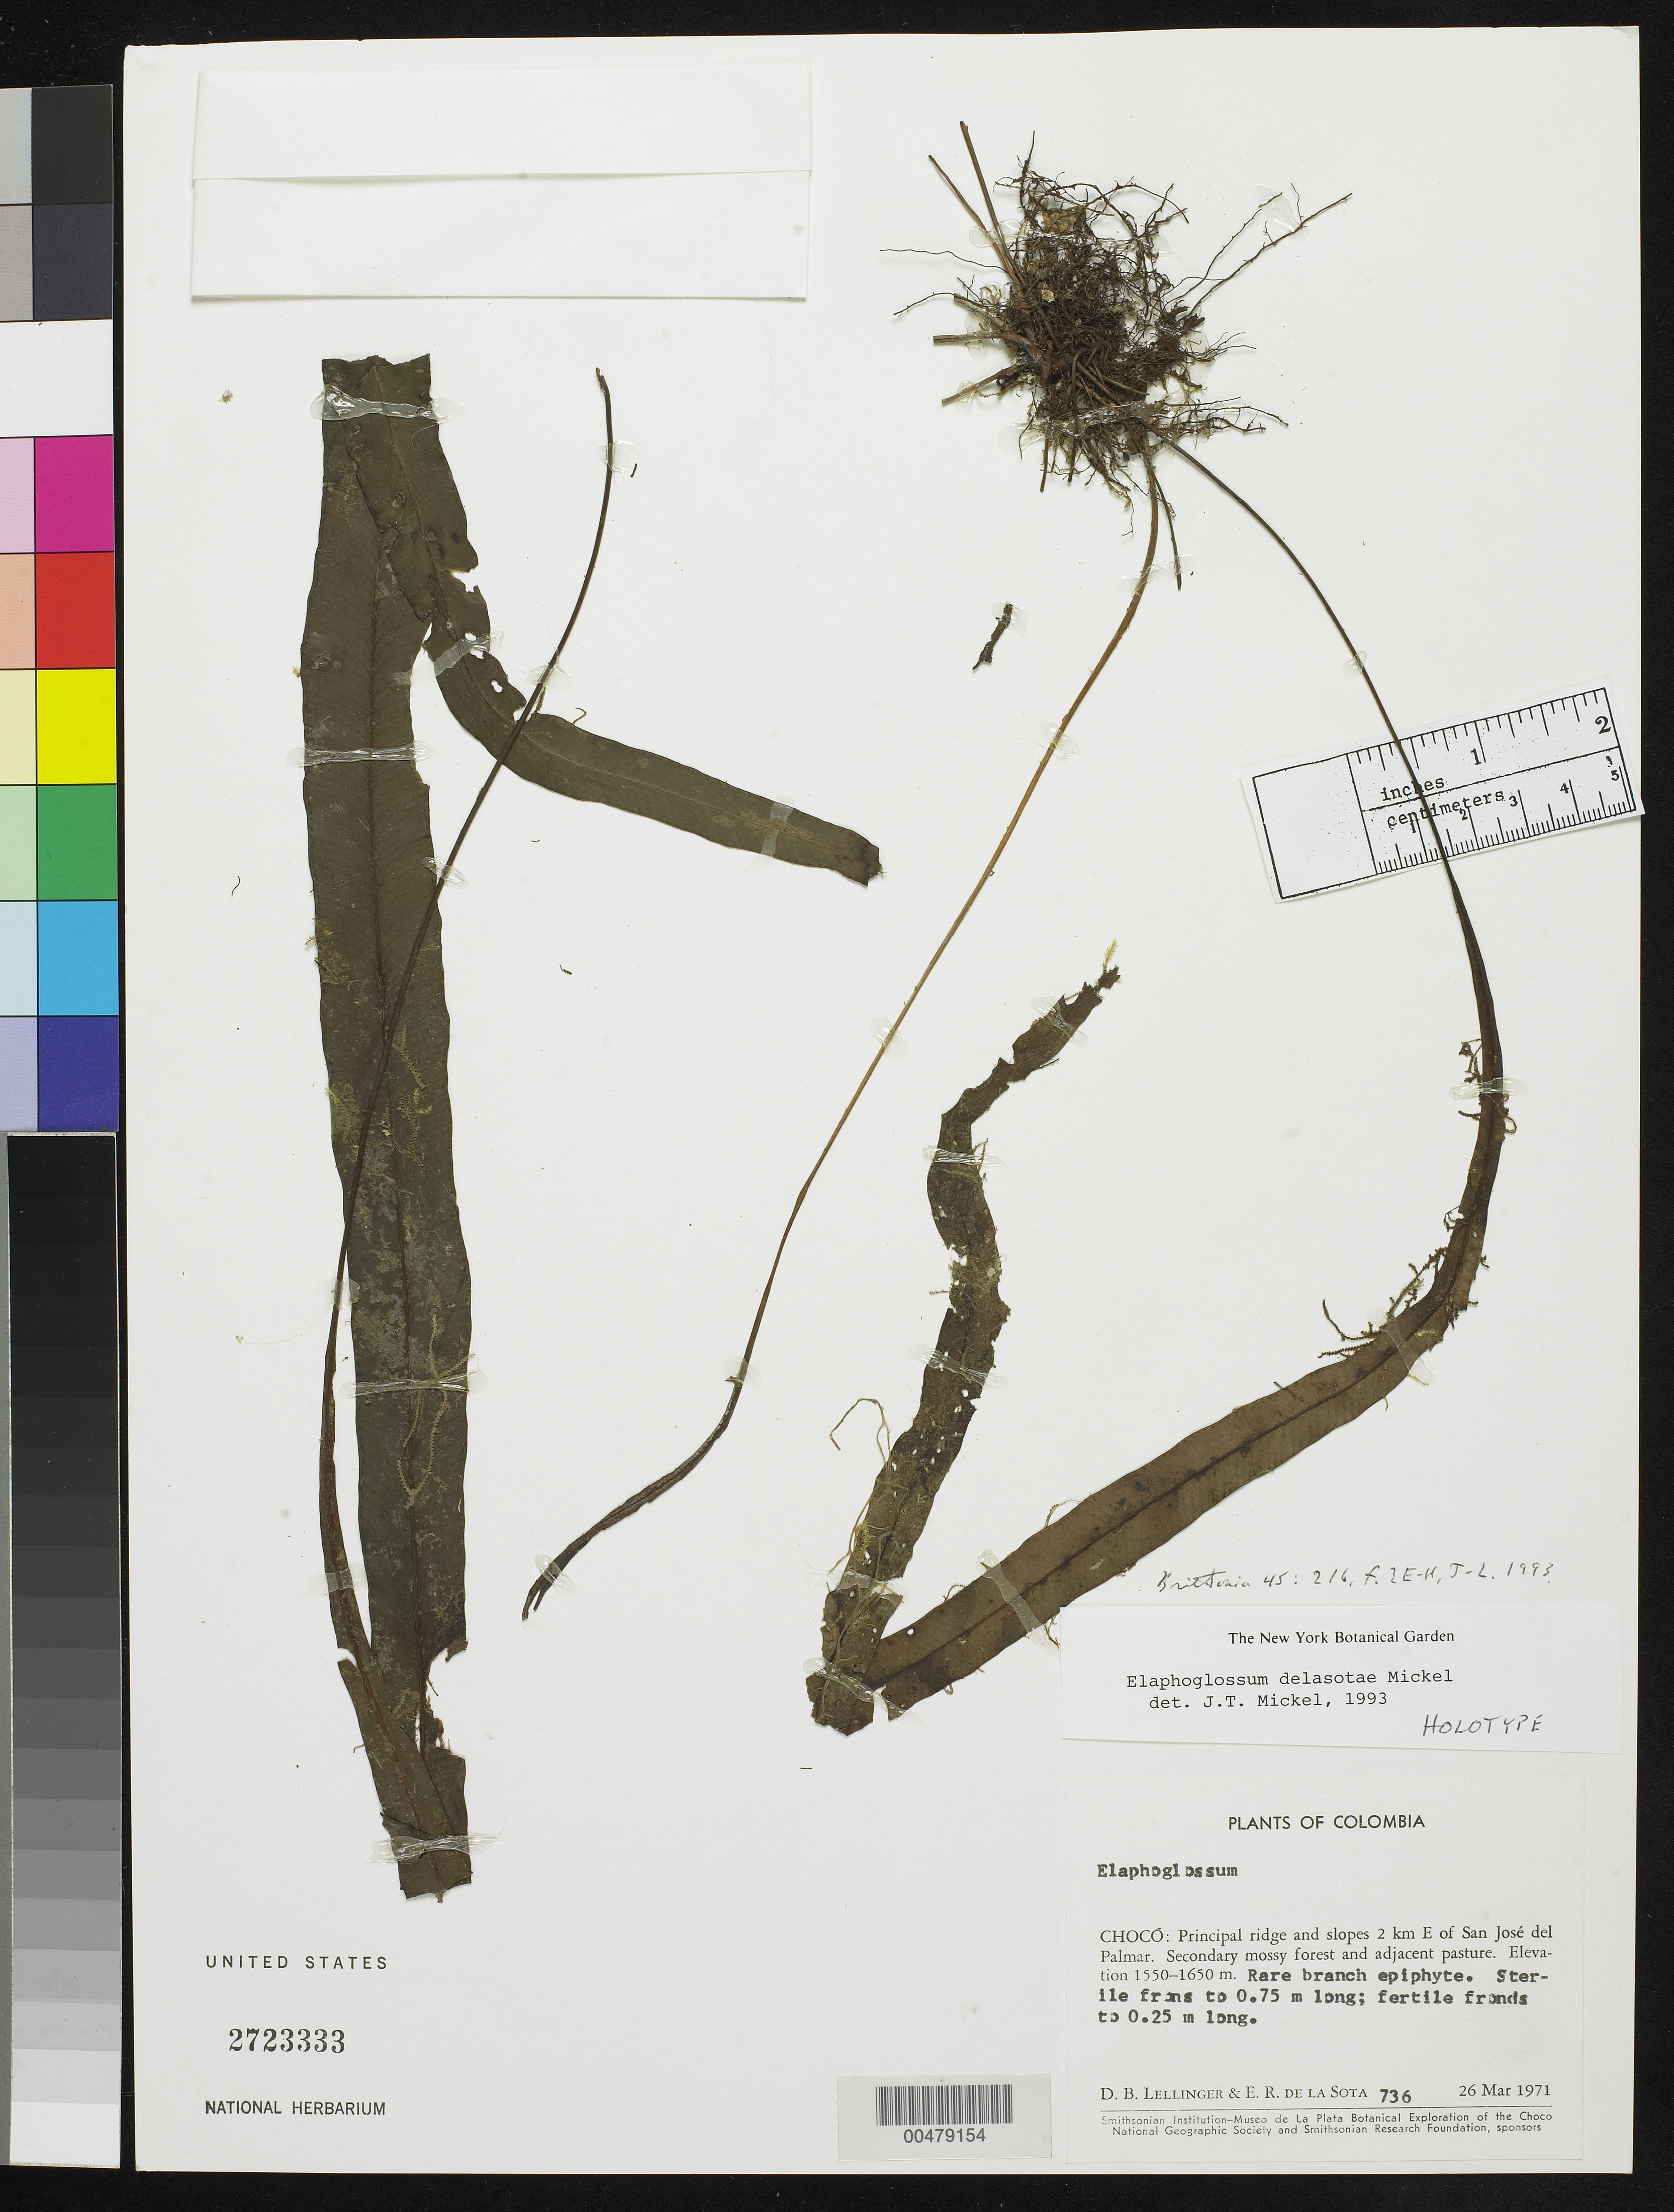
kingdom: Plantae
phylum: Tracheophyta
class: Polypodiopsida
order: Polypodiales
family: Dryopteridaceae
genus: Elaphoglossum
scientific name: Elaphoglossum delasotae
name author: Mickel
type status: Holotype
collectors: D. B. Lellinger & E. R. de la Sota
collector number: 736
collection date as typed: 26 Mar 1971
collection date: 1971-03-26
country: Colombia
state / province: Chocó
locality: Principal ridge & slopes 2 km E of San Jose del Palmar.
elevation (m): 1550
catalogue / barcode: US 2723333